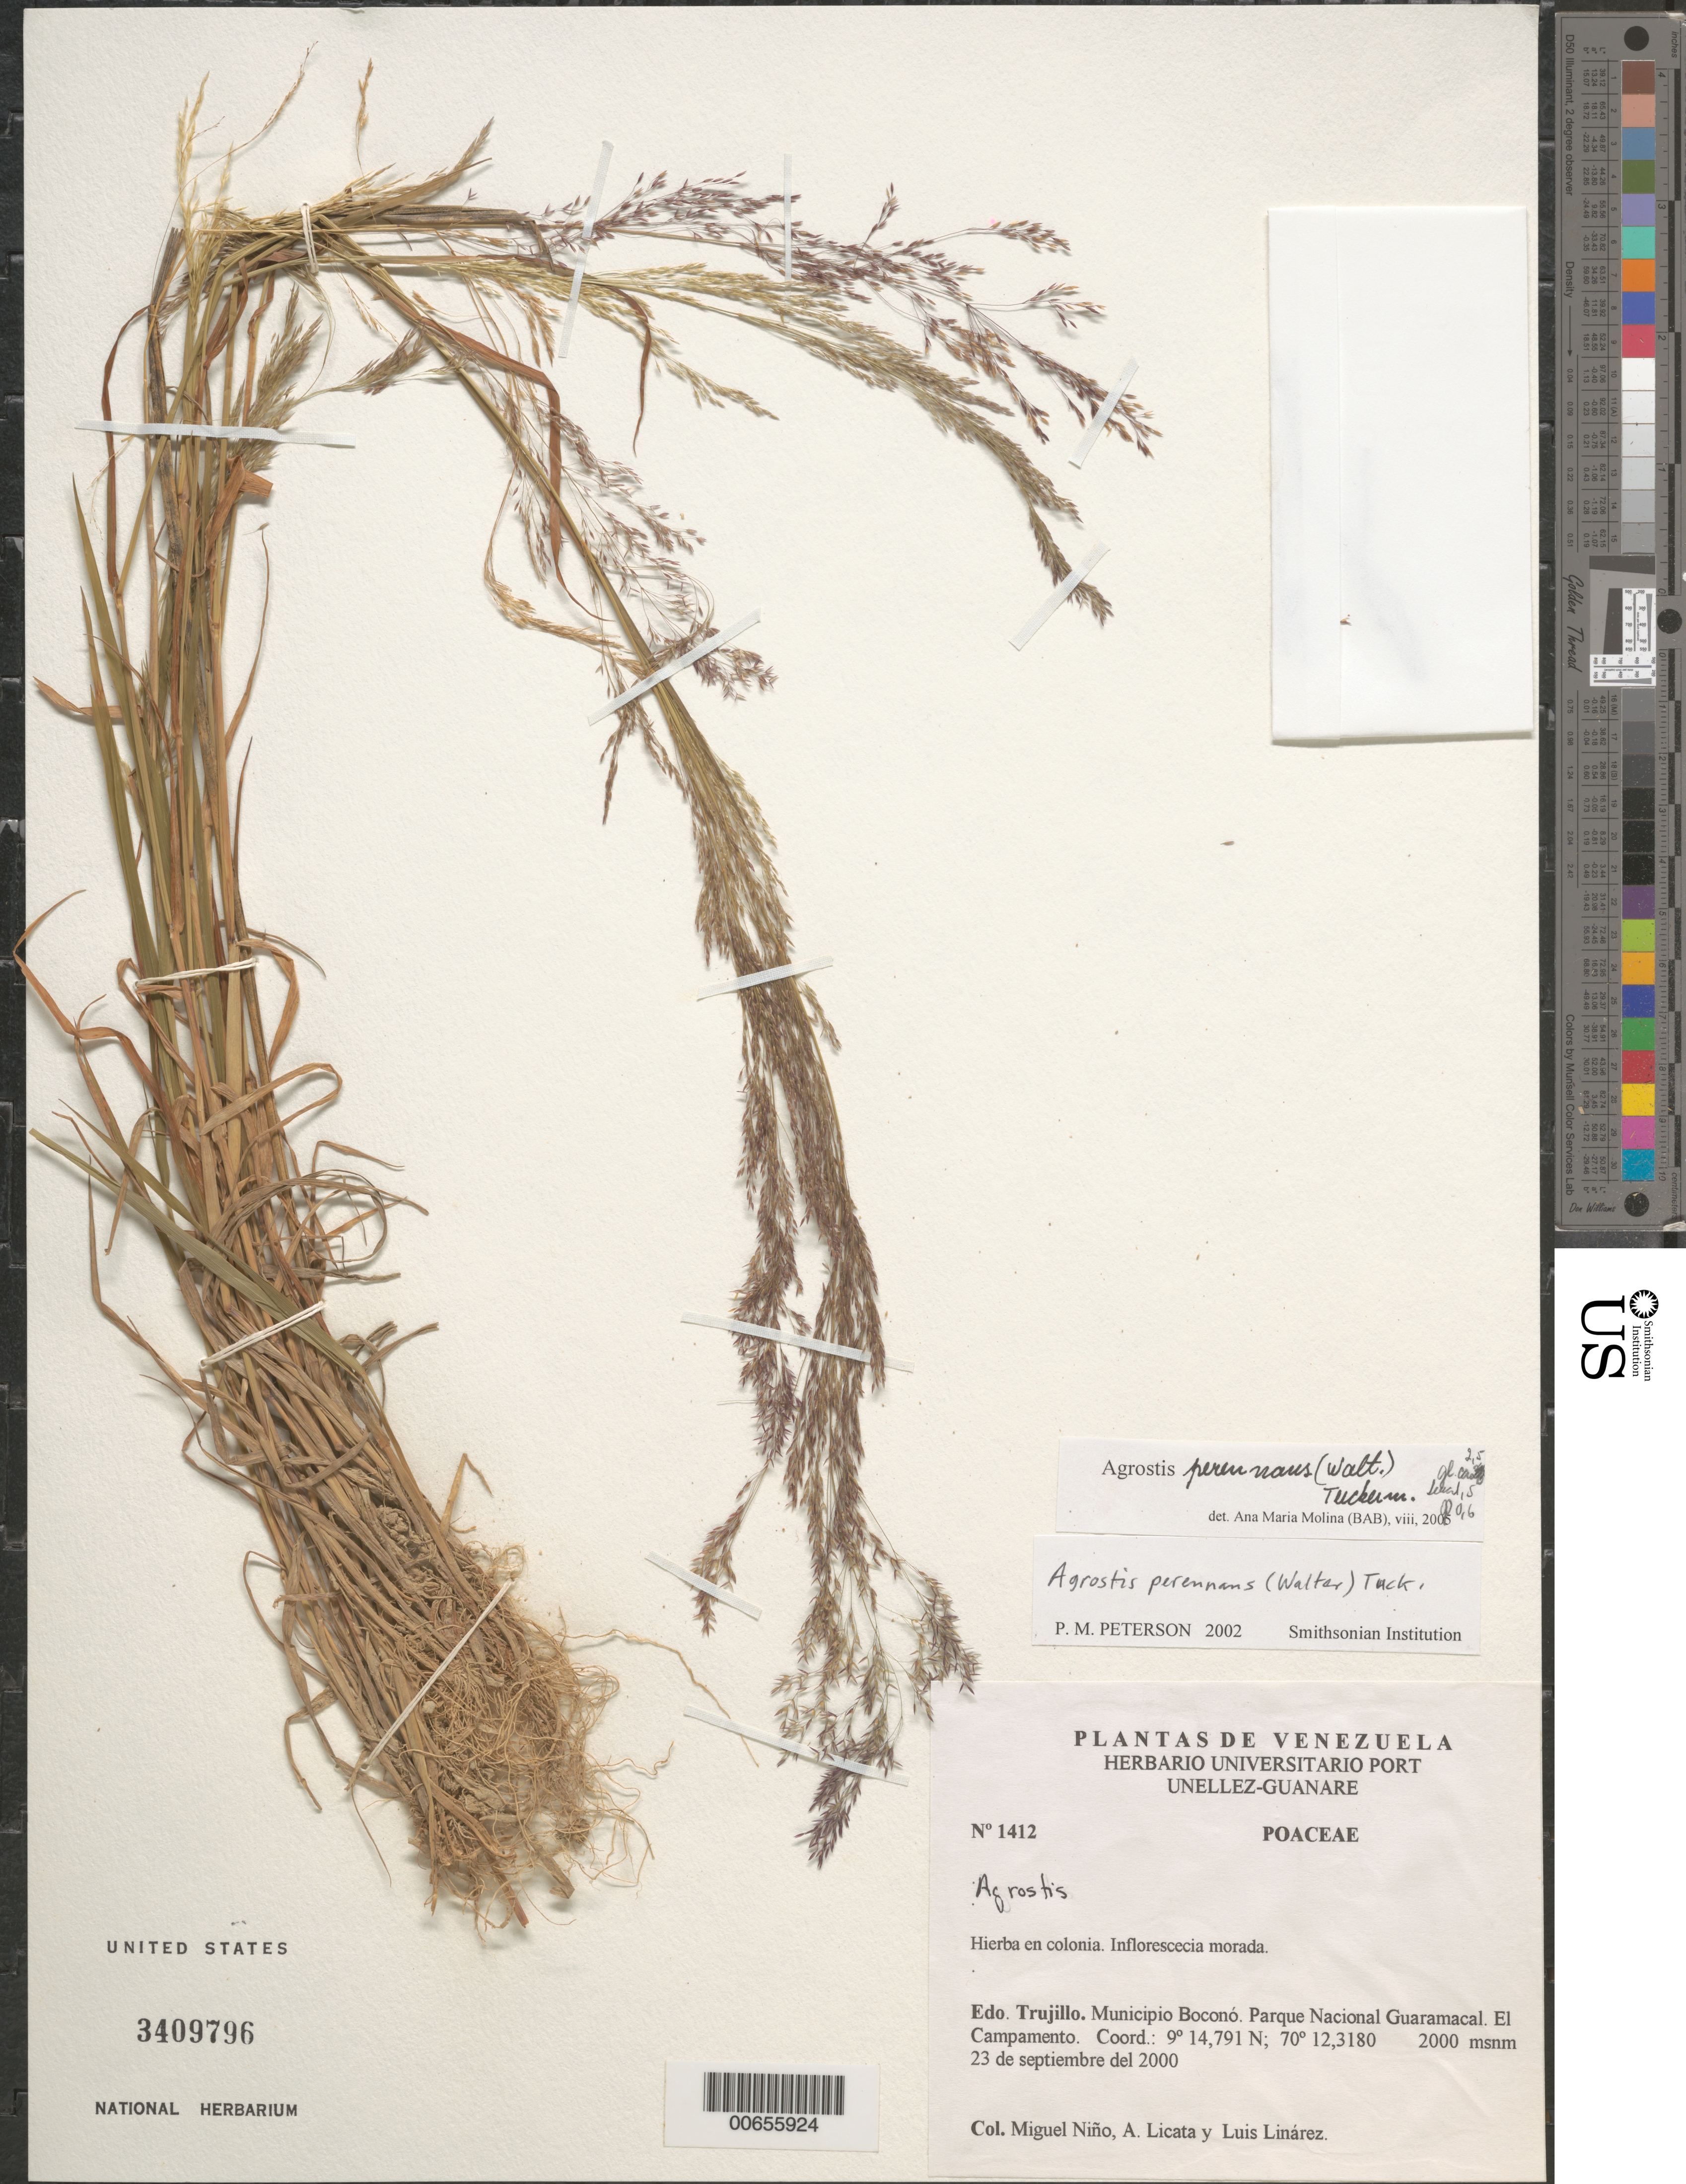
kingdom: Plantae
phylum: Tracheophyta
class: Liliopsida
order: Poales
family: Poaceae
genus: Agrostis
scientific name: Agrostis perennans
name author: (Walter) Tuck.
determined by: Peterson, Paul M., (BOT), Smithsonian Institution - National Museum of Natural History (UNITED STATES)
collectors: S. M. Niño, A. Licata & L. Linárez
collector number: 1412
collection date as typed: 23 Sep 2000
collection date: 2000-09-23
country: Venezuela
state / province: Trujillo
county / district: Boconó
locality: Parque Nacional Guaramacal, El Campamento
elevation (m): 2000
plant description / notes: PORT, US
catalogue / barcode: US 3409796